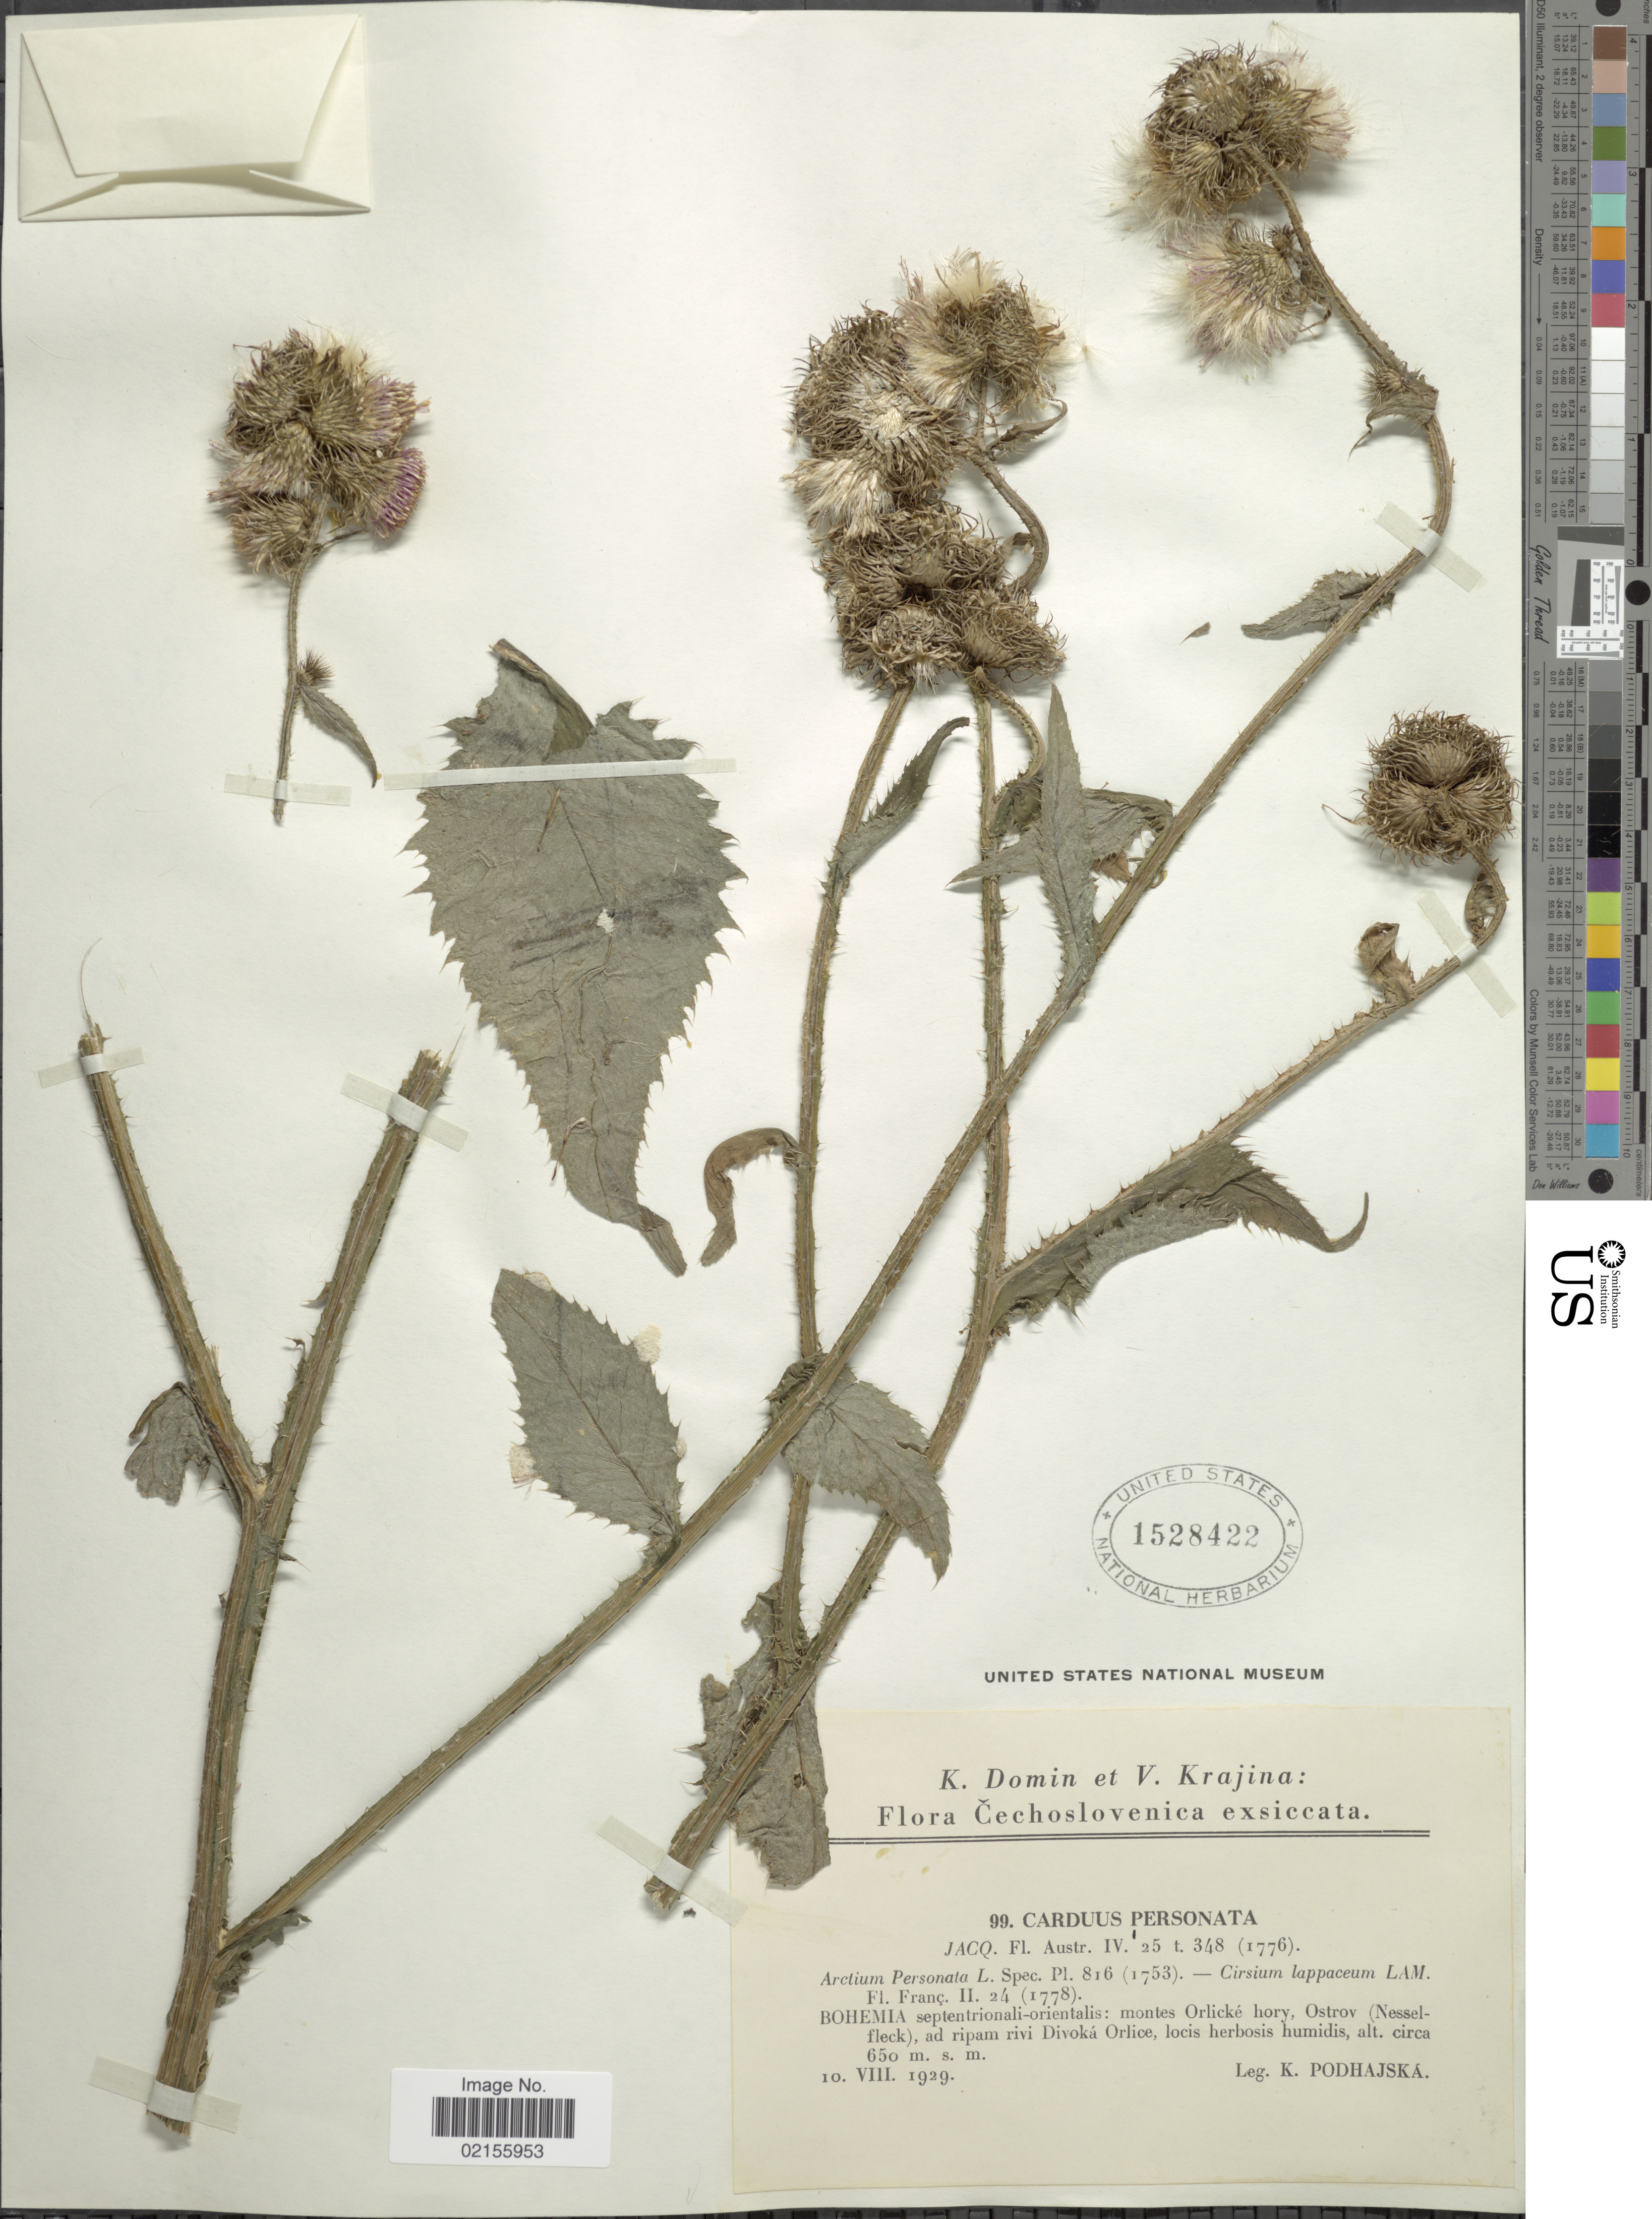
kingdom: Plantae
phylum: Tracheophyta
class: Magnoliopsida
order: Asterales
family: Asteraceae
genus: Carduus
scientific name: Carduus personata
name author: (L.) Jacq.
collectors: K. Podhajska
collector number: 99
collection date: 1929-08-10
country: Czechia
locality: Cechoslovenica, Bohemia septentrionali-orientali: montes Orlické hory, OStrov (Nesselfleck), ad ripam rivi Divoká Orlice, locis herbosis humidis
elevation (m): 650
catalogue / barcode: US 1528422